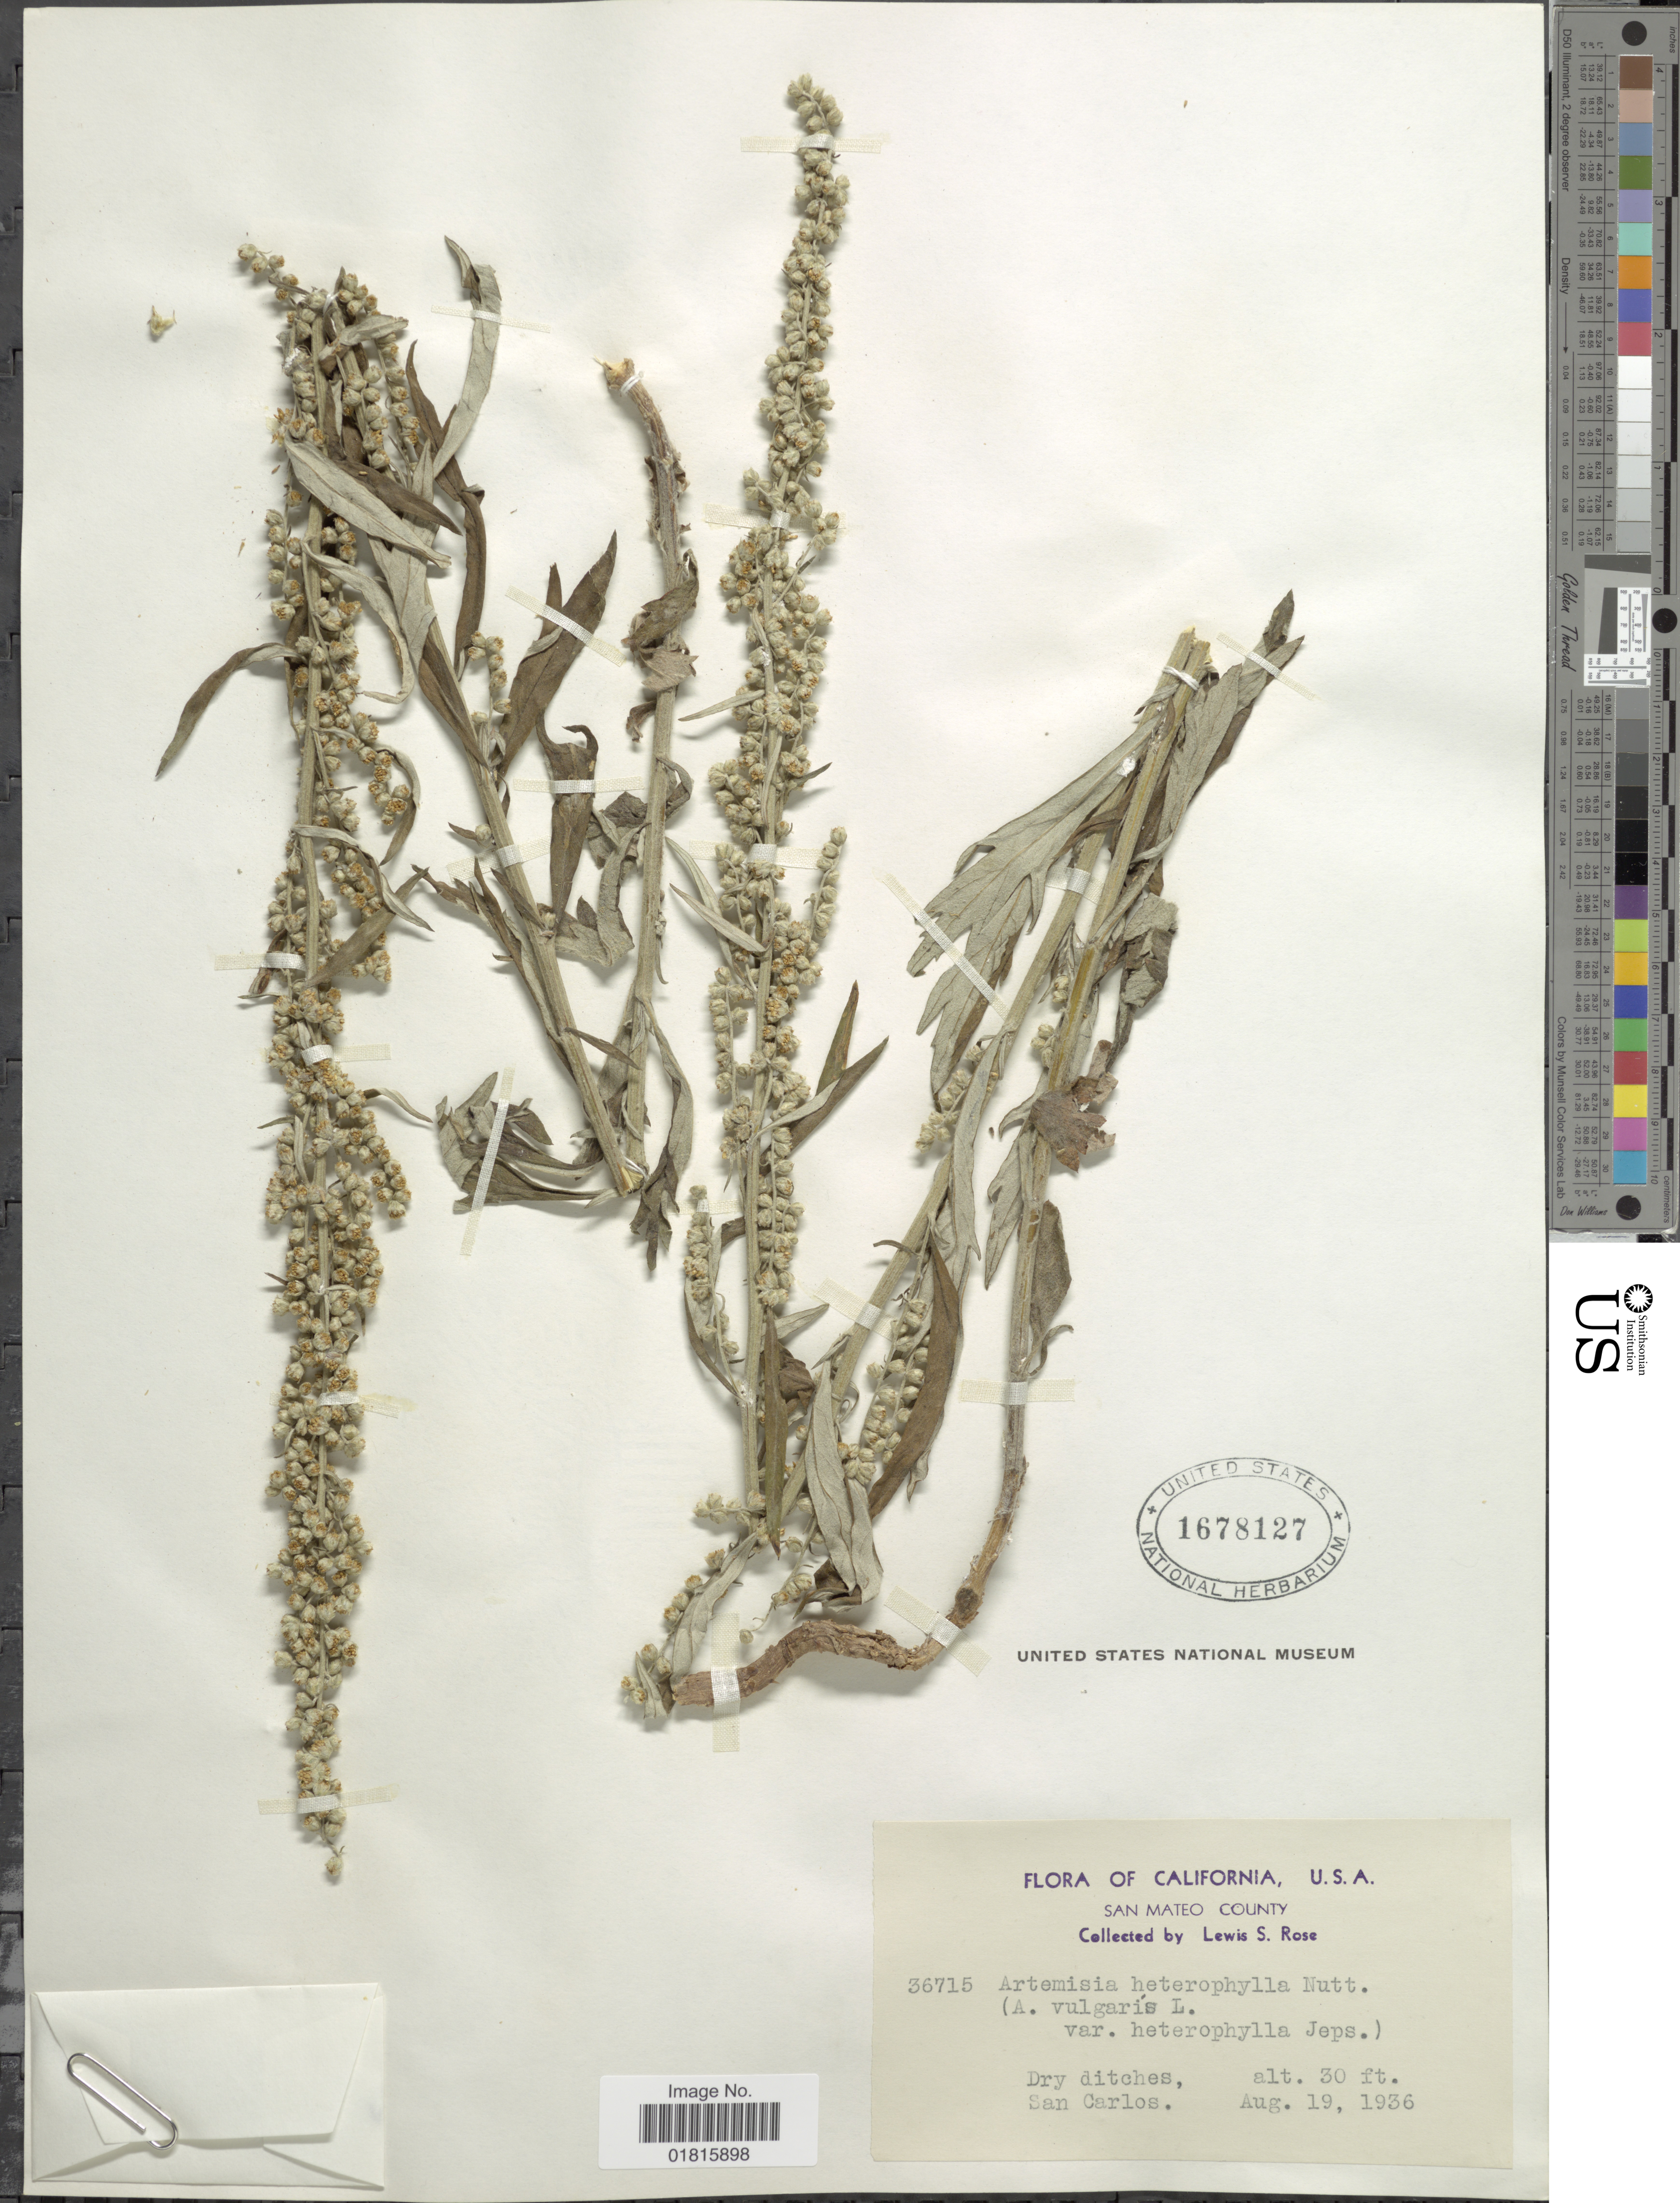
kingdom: Plantae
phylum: Tracheophyta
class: Magnoliopsida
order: Asterales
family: Asteraceae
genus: Artemisia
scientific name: Artemisia heterophylla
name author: Nutt.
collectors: L. S. Rose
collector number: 36715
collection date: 1936-08-19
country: United States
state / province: California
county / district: San Mateo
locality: San Mateo County, Dry ditches, San Carlos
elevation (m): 9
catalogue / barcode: US 1678127